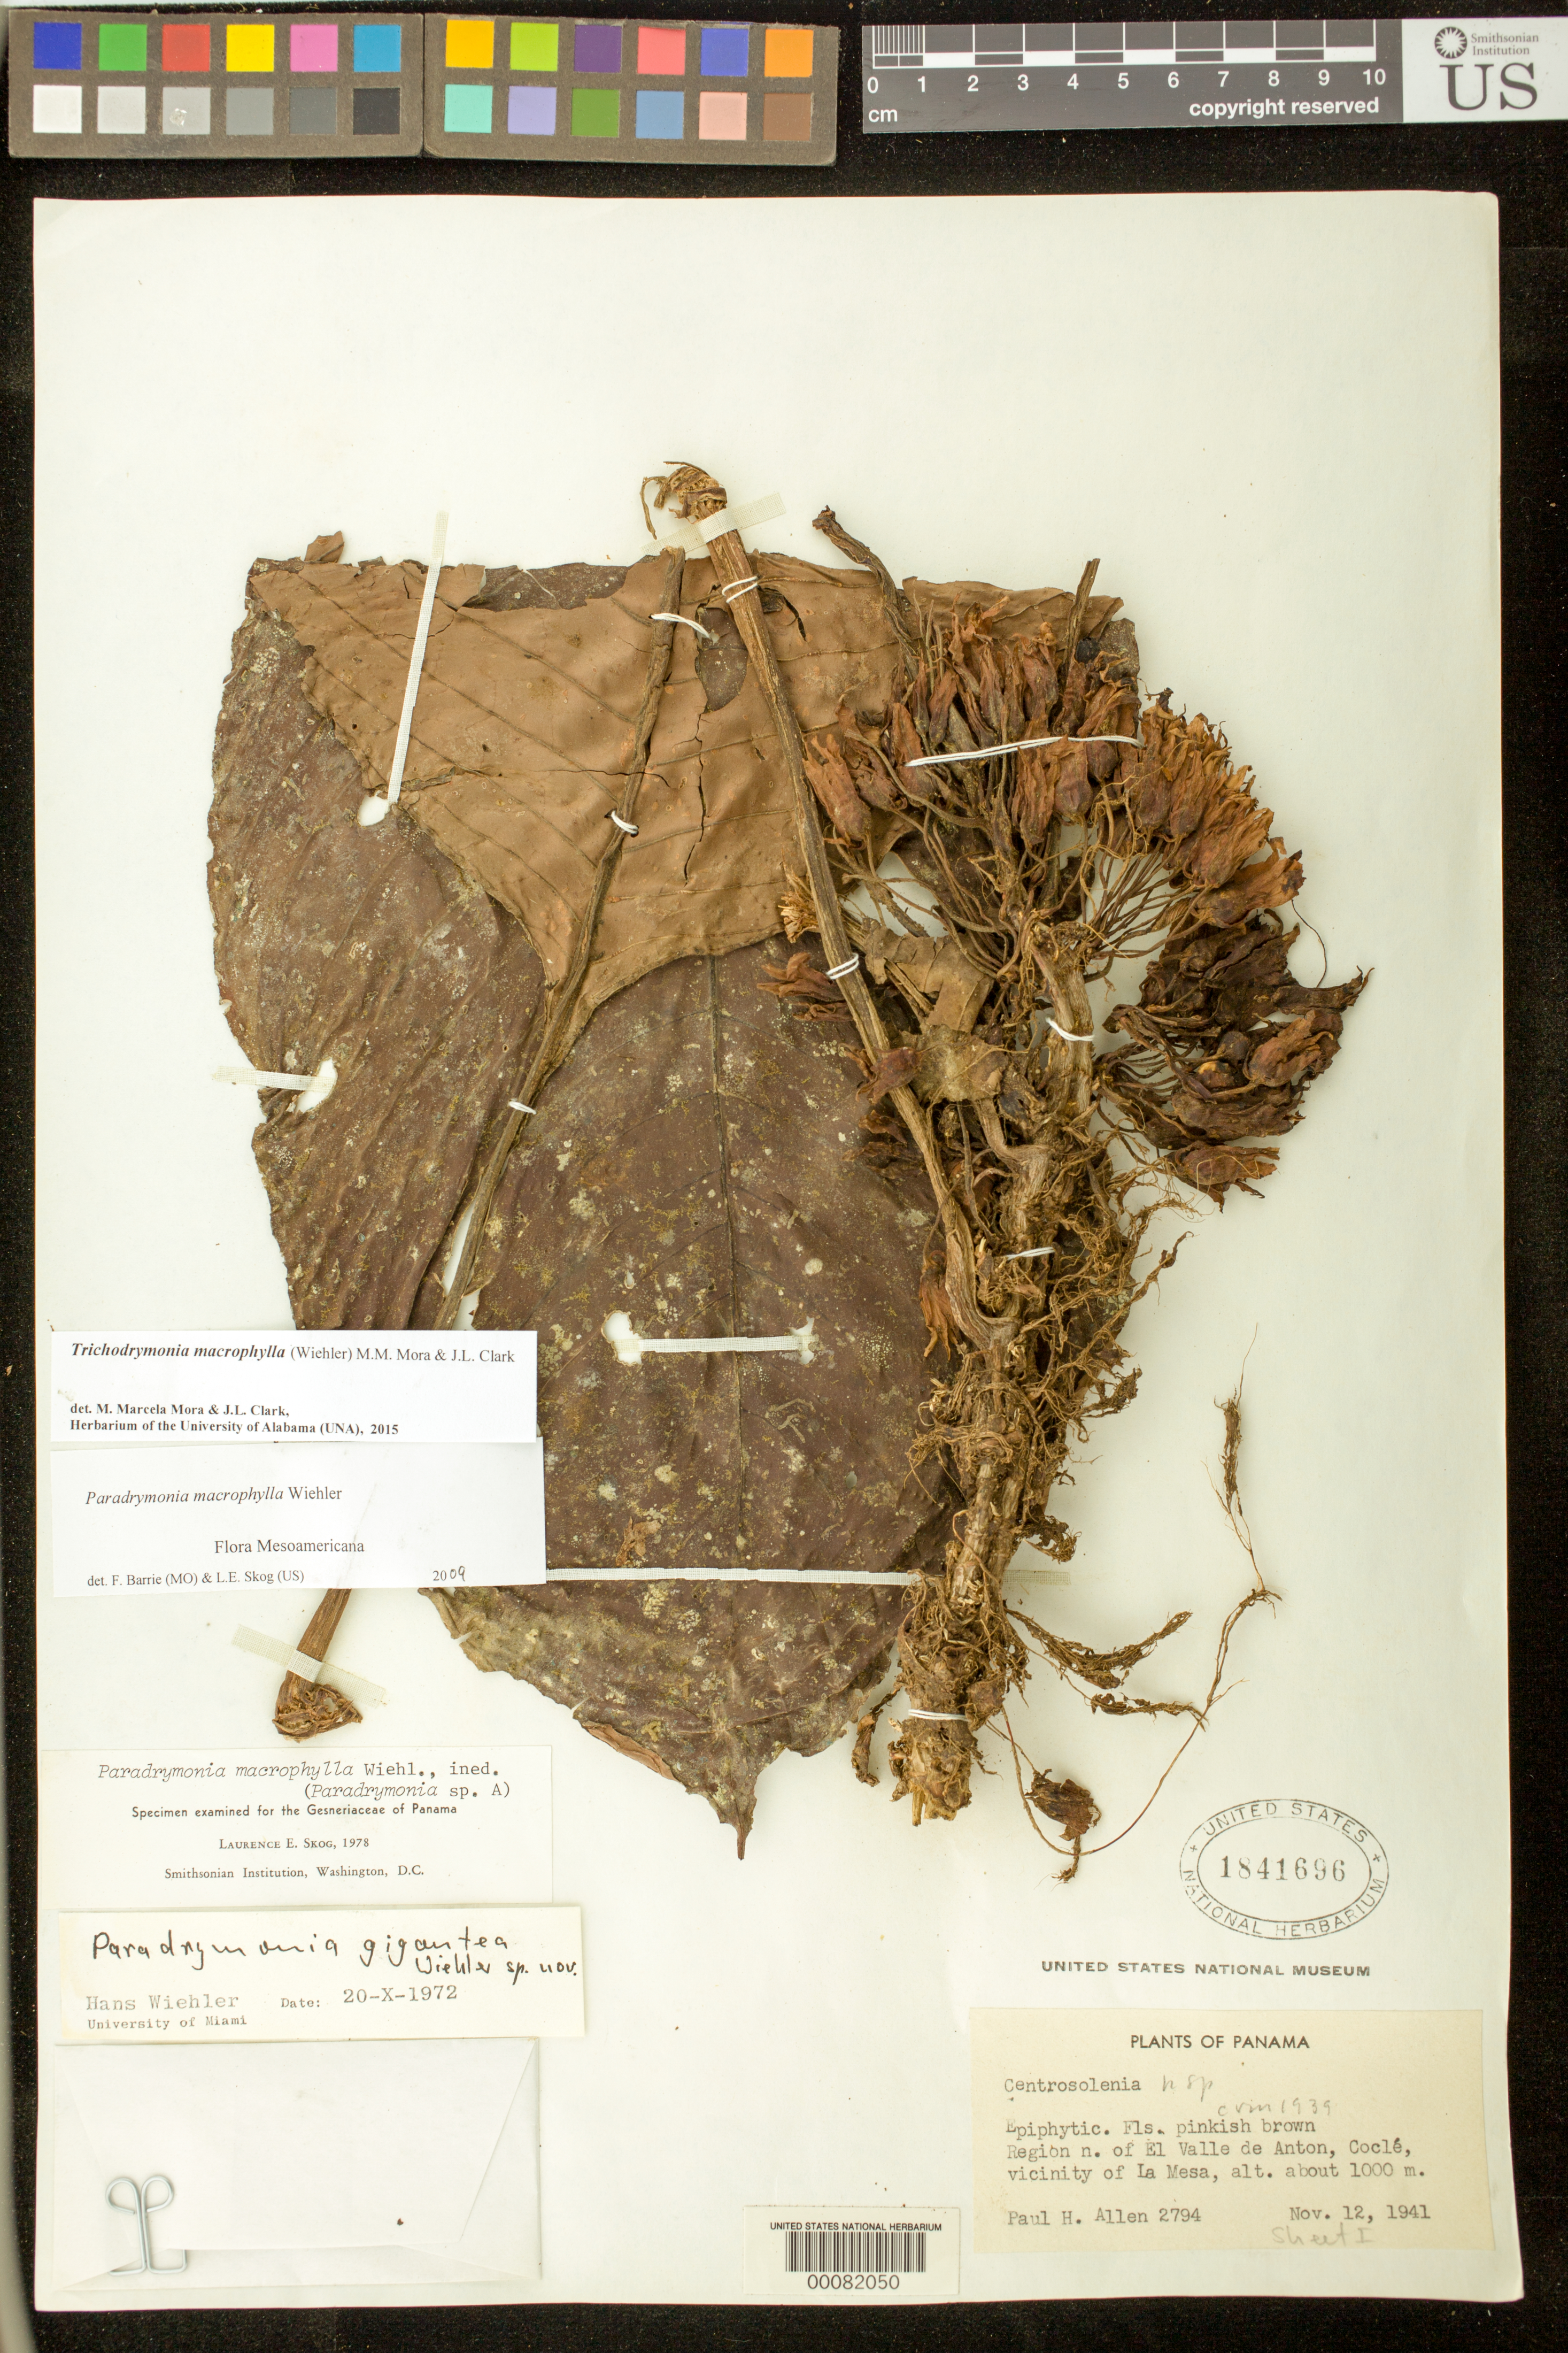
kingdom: Plantae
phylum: Tracheophyta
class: Magnoliopsida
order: Lamiales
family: Gesneriaceae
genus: Trichodrymonia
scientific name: Trichodrymonia macrophylla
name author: (Wiehler) M.M. Mora & J.L. Clark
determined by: Mora, M. M.; Clark, J. L.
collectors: P. H. Allen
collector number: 2794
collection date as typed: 12 Nov 1941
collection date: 1941-11-12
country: Panama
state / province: Coclé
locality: Region N of El Valle de Anton, vicinity of La Mesa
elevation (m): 1000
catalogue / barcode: US 1841696